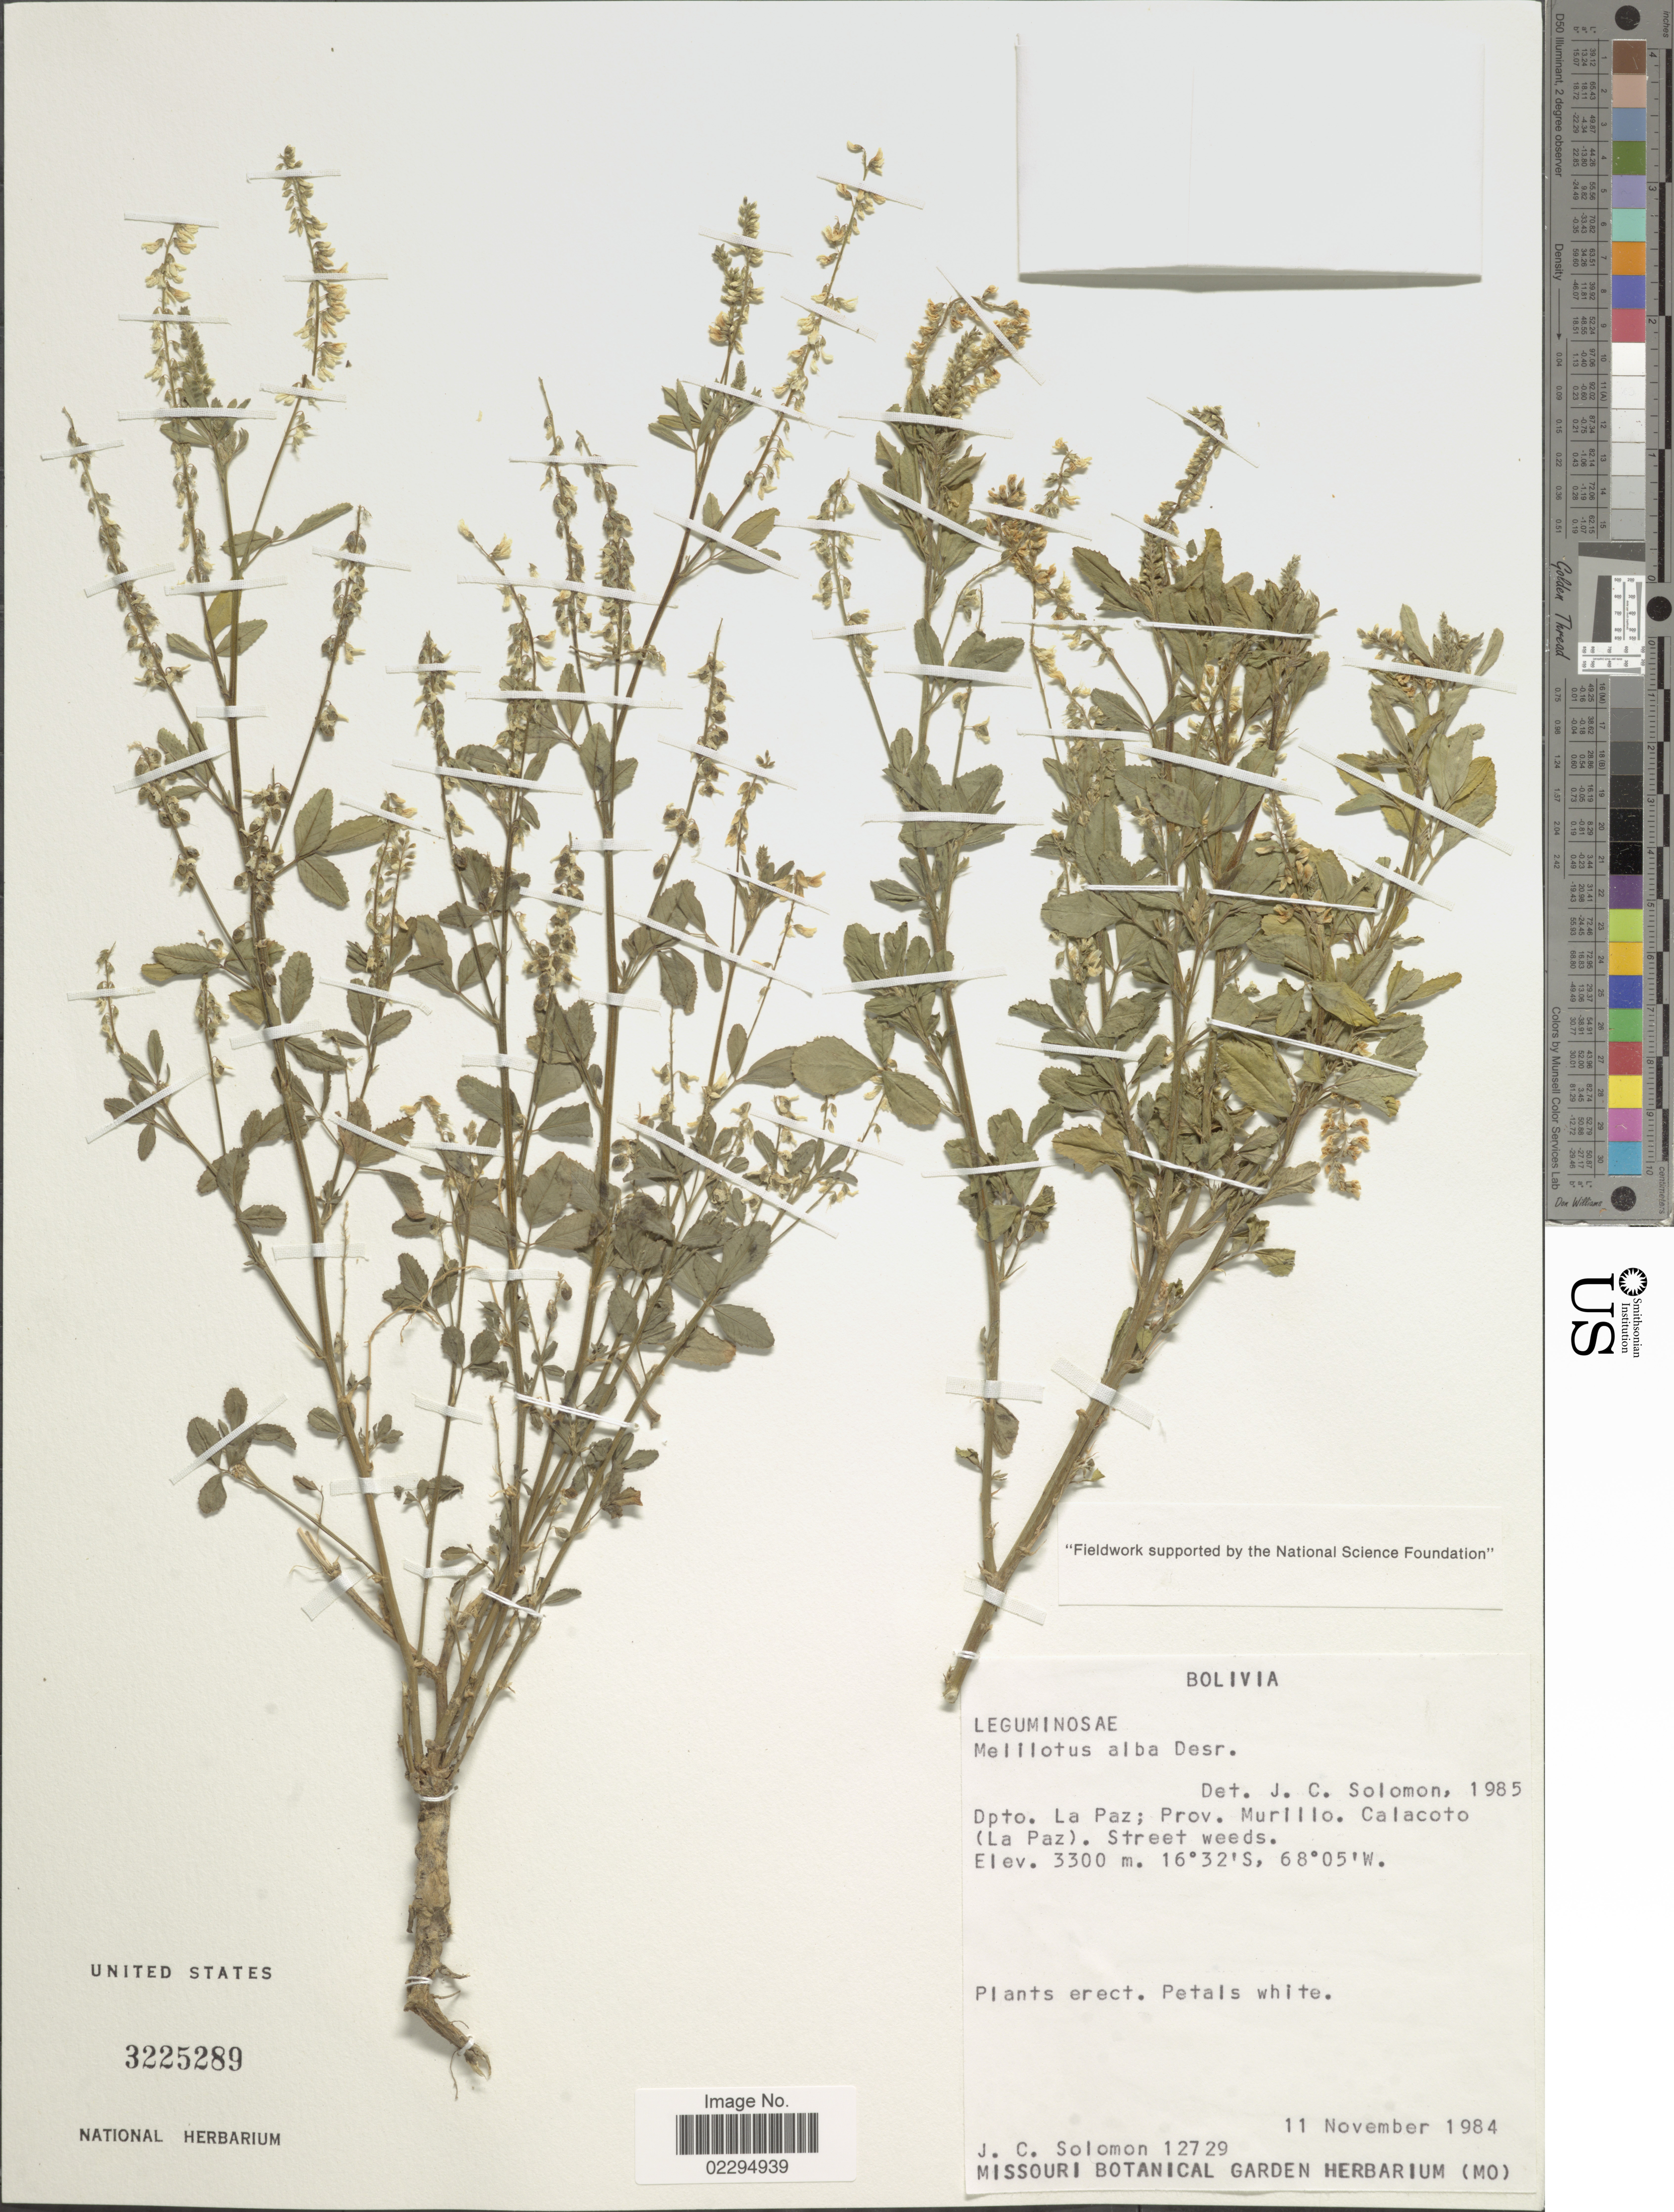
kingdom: Plantae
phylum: Tracheophyta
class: Magnoliopsida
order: Fabales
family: Fabaceae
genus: Melilotus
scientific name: Melilotus albus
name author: Medik.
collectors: J. C. Solomon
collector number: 12729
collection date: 1984-11-11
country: Bolivia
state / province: La Paz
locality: Prov. Murillo. Calacoto (La Paz). Street weed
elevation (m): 3300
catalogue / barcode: US 3225289